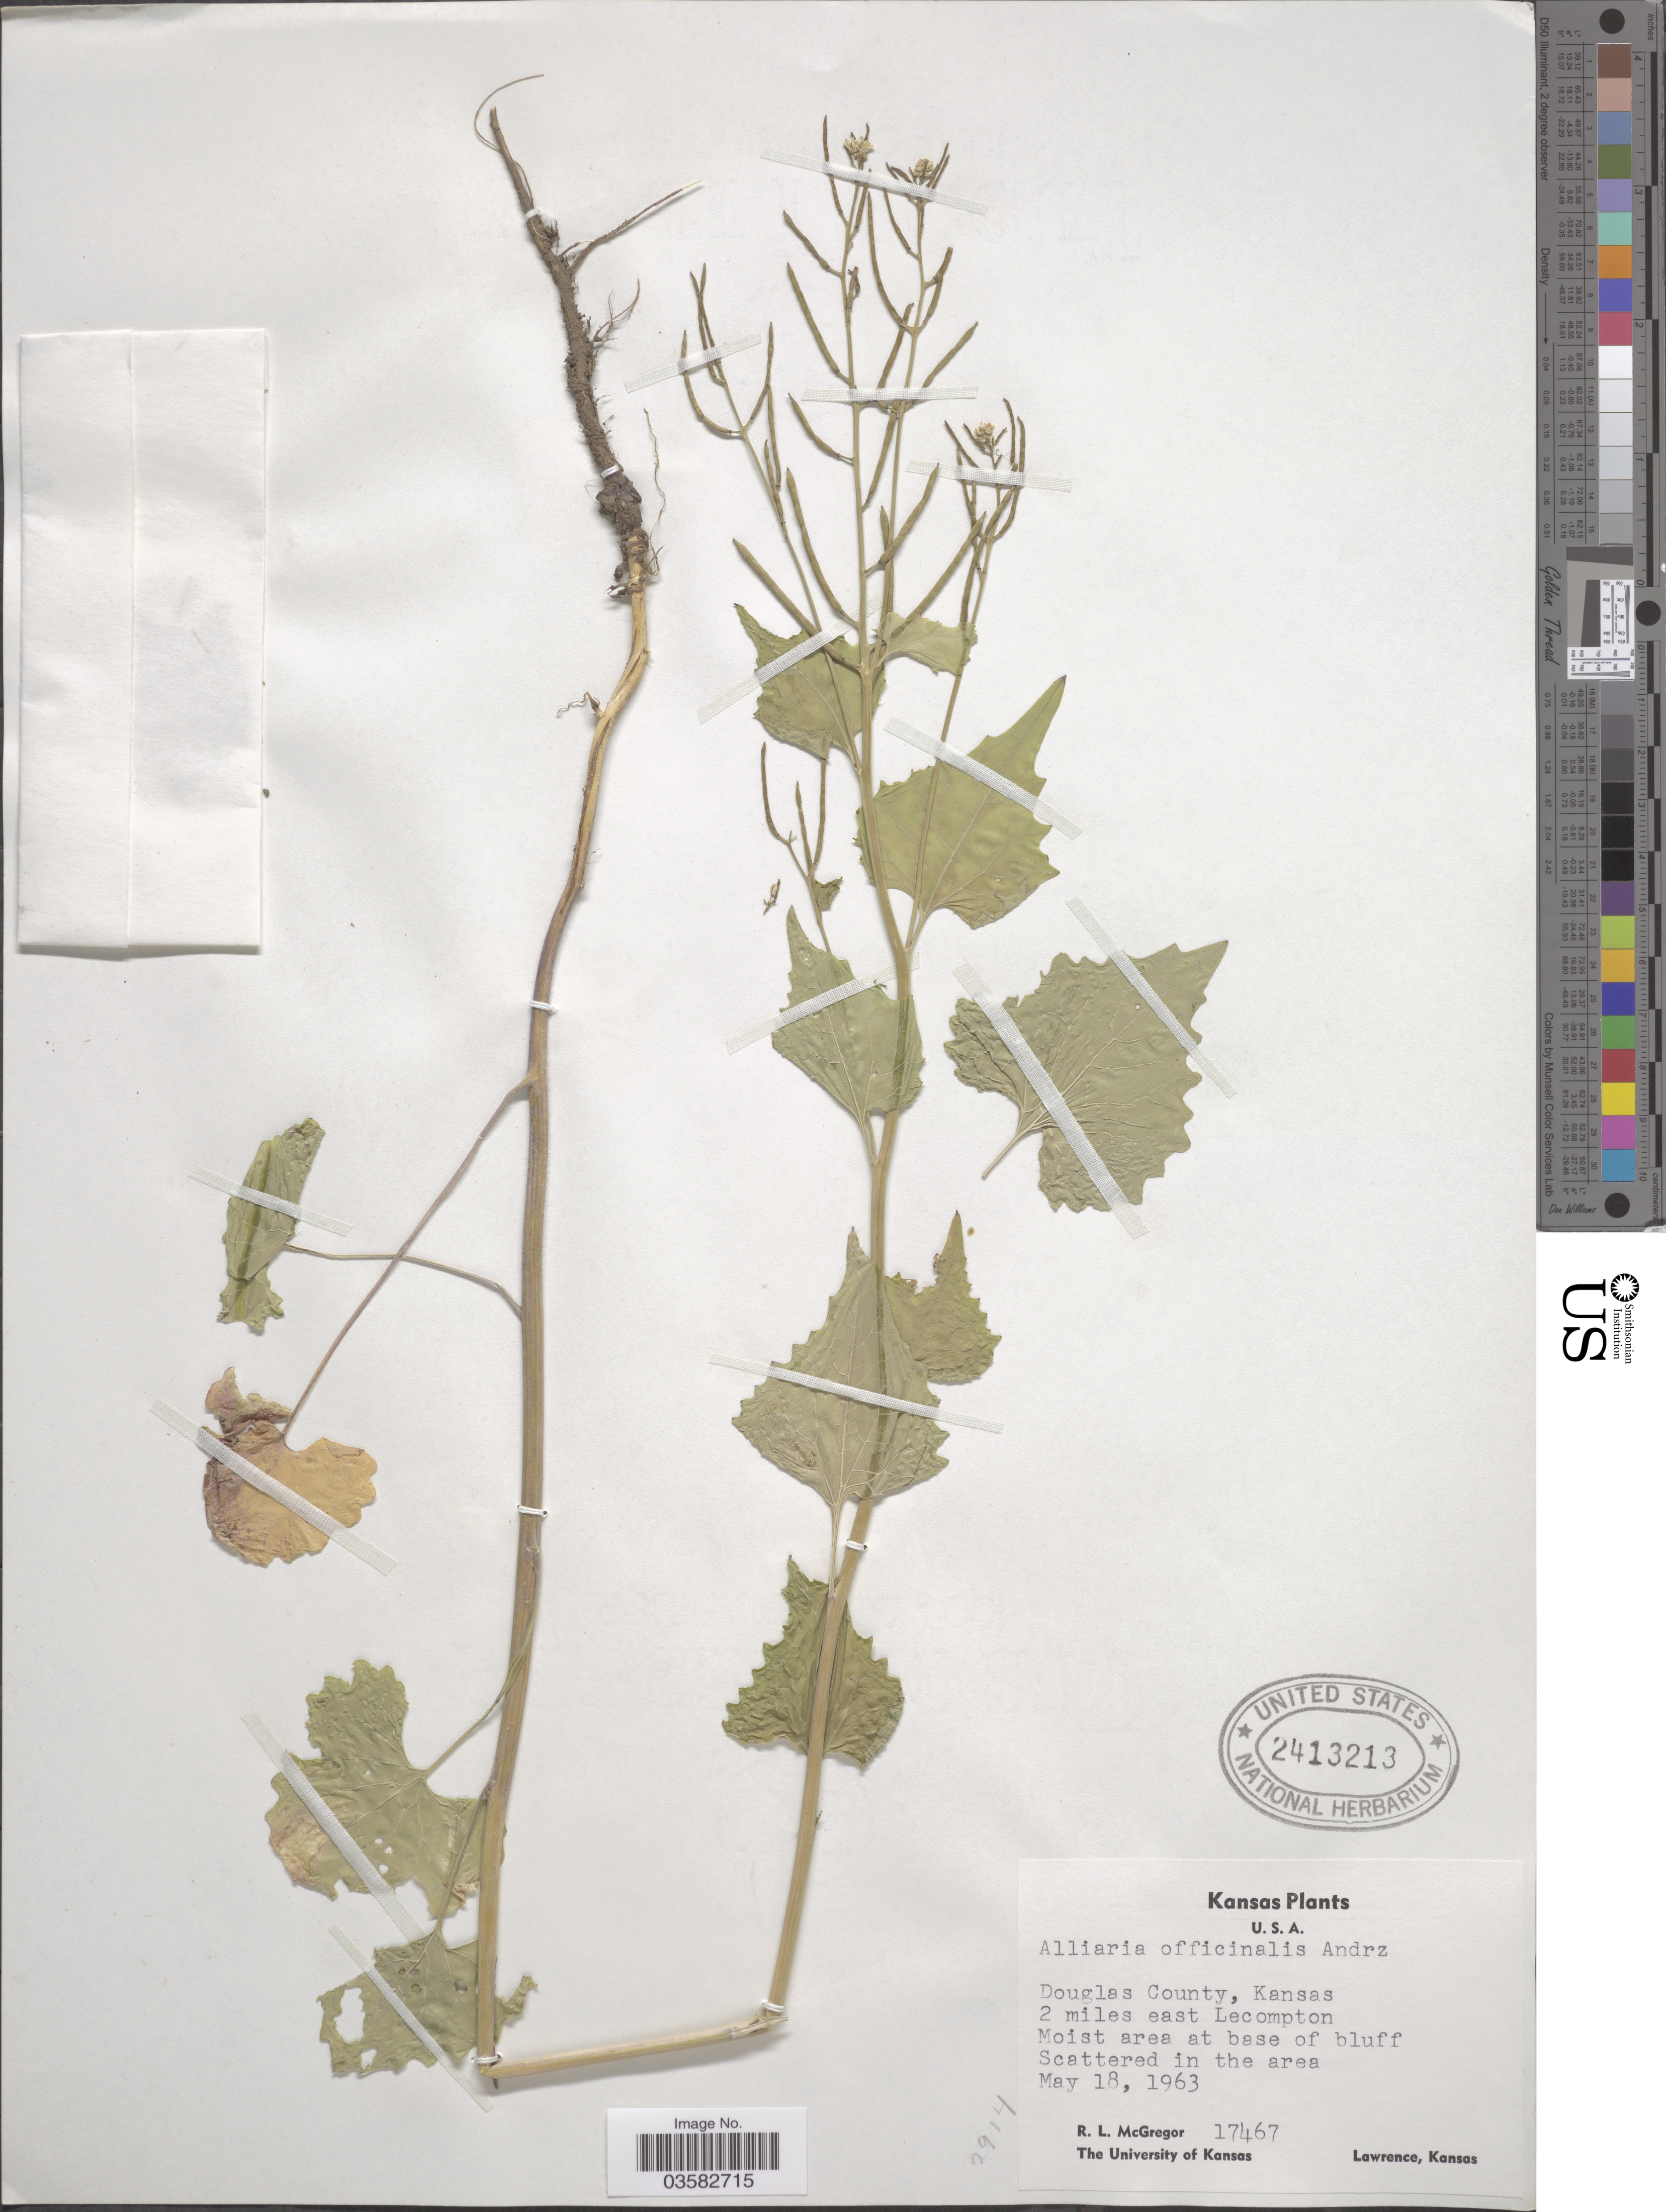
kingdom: Plantae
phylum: Tracheophyta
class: Magnoliopsida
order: Brassicales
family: Brassicaceae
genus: Alliaria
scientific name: Alliaria officinalis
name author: Andrz. ex DC.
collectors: R. McGregor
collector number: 17467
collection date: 1963-05-18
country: United States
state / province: Kansas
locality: Douglas County, 2 miles east of Lecompton.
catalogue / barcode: US 2413213